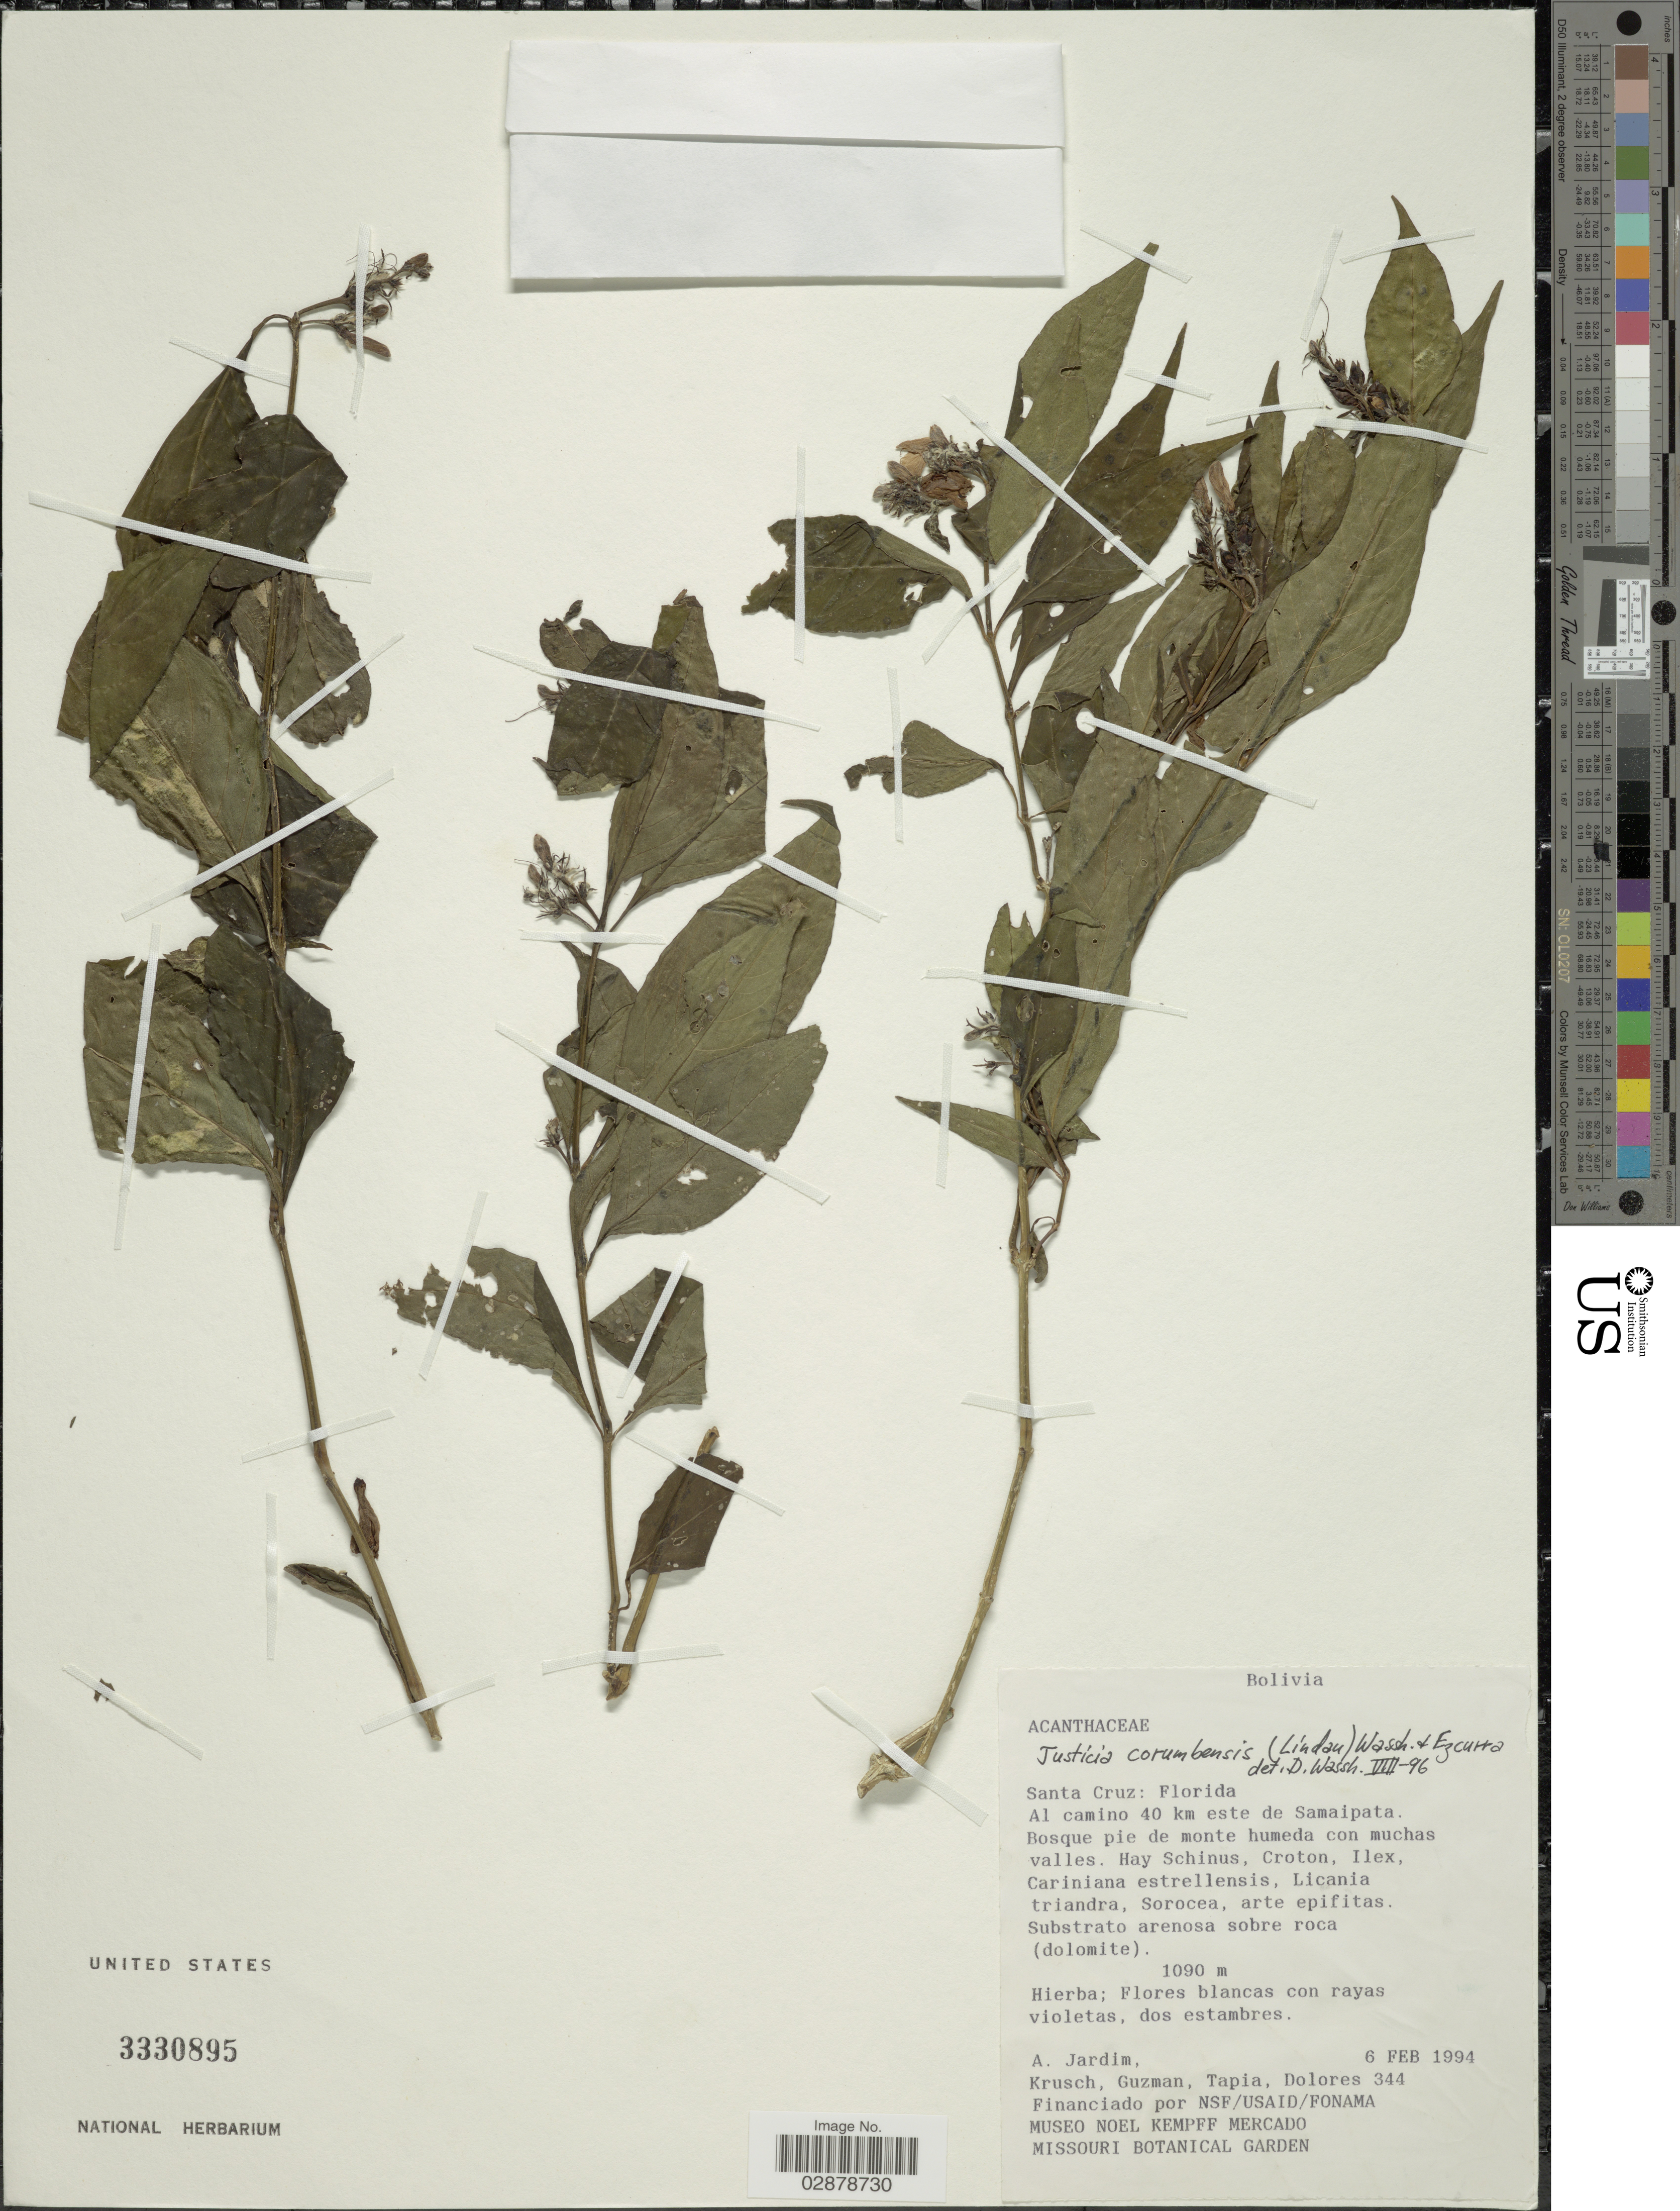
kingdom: Plantae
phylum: Tracheophyta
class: Magnoliopsida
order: Lamiales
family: Acanthaceae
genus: Justicia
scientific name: Justicia corumbensis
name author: (Lindau) Wassh. & C. Ezcurra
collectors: A. Jardim, -. Krusch, -. Guzmán, Tapia & Dolores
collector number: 344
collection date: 1994-02-06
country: Bolivia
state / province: Santa Cruz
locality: Florida, Al camino40 km este de Samaipata.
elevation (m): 1090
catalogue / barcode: US 3330895